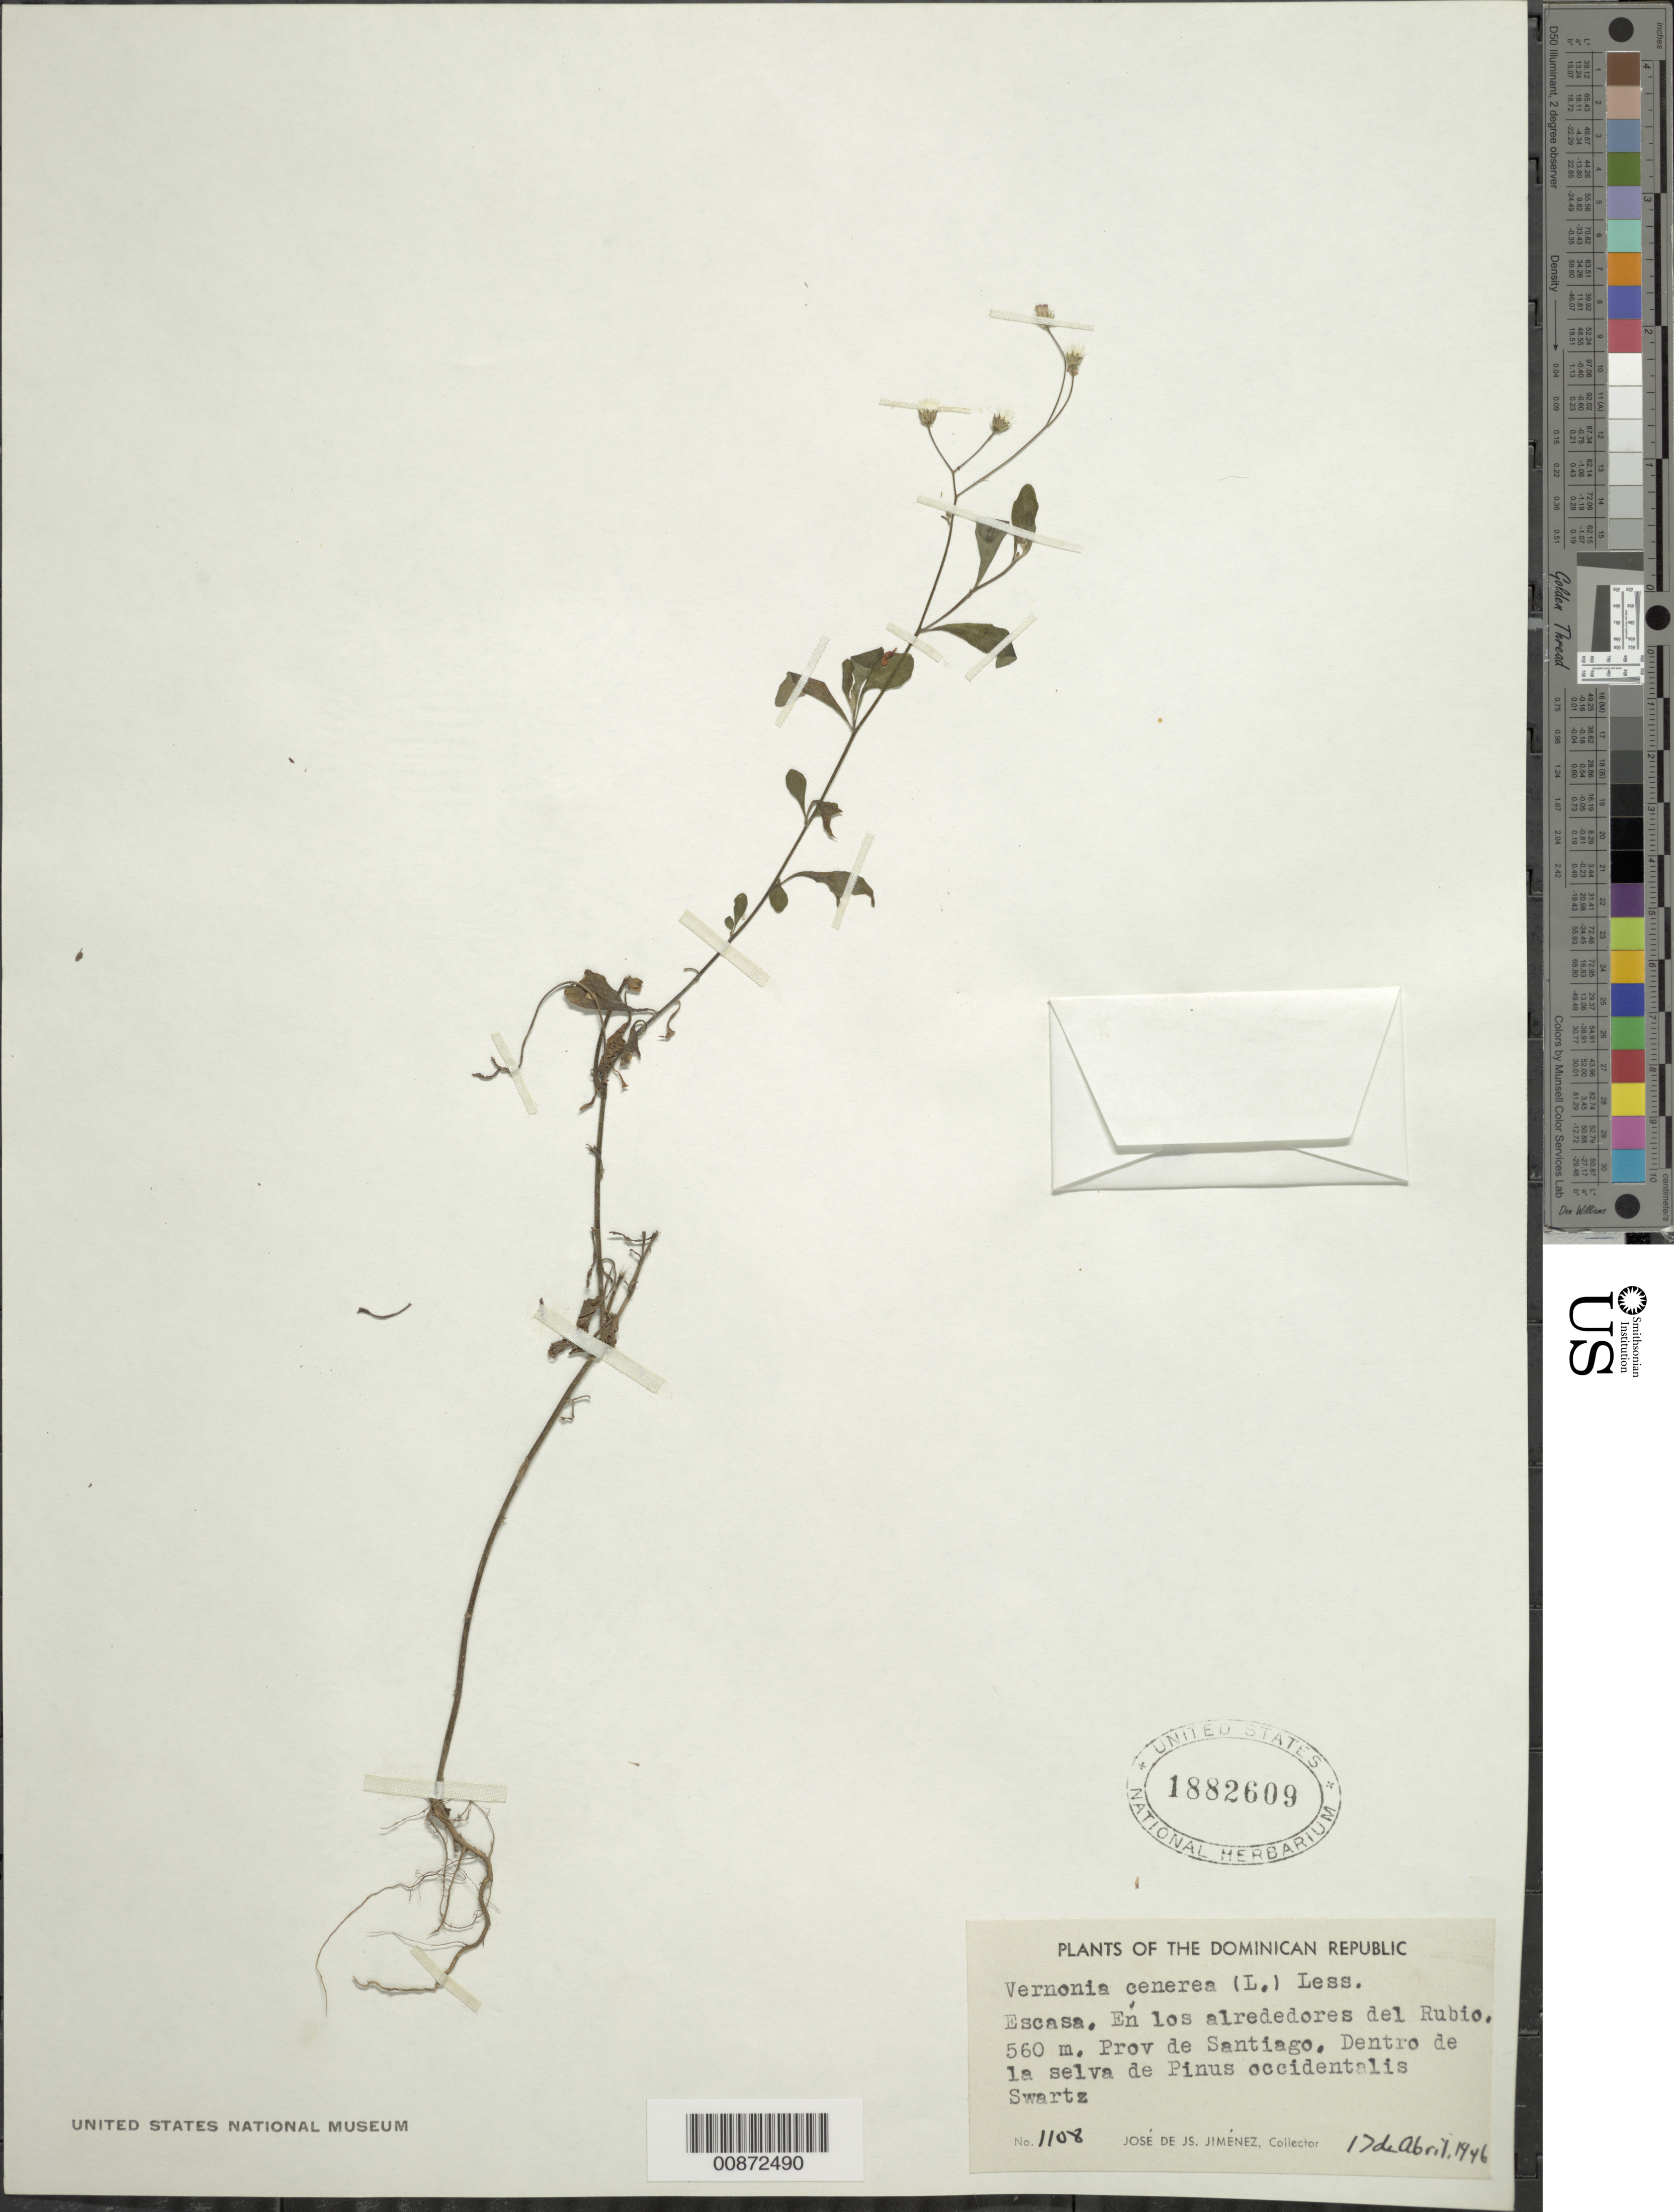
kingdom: Plantae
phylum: Tracheophyta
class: Magnoliopsida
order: Asterales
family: Asteraceae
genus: Cyanthillium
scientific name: Cyanthillium cinereum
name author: (L.) H. Rob.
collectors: J. J. Jiménez Almonte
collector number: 1108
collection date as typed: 17 Apr 1946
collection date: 1946-04-17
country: Dominican Republic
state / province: Santiago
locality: Escasa. En los alrededores del Rubio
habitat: Dentro de la selva de Pinus occidentalis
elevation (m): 560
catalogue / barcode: US 1882609